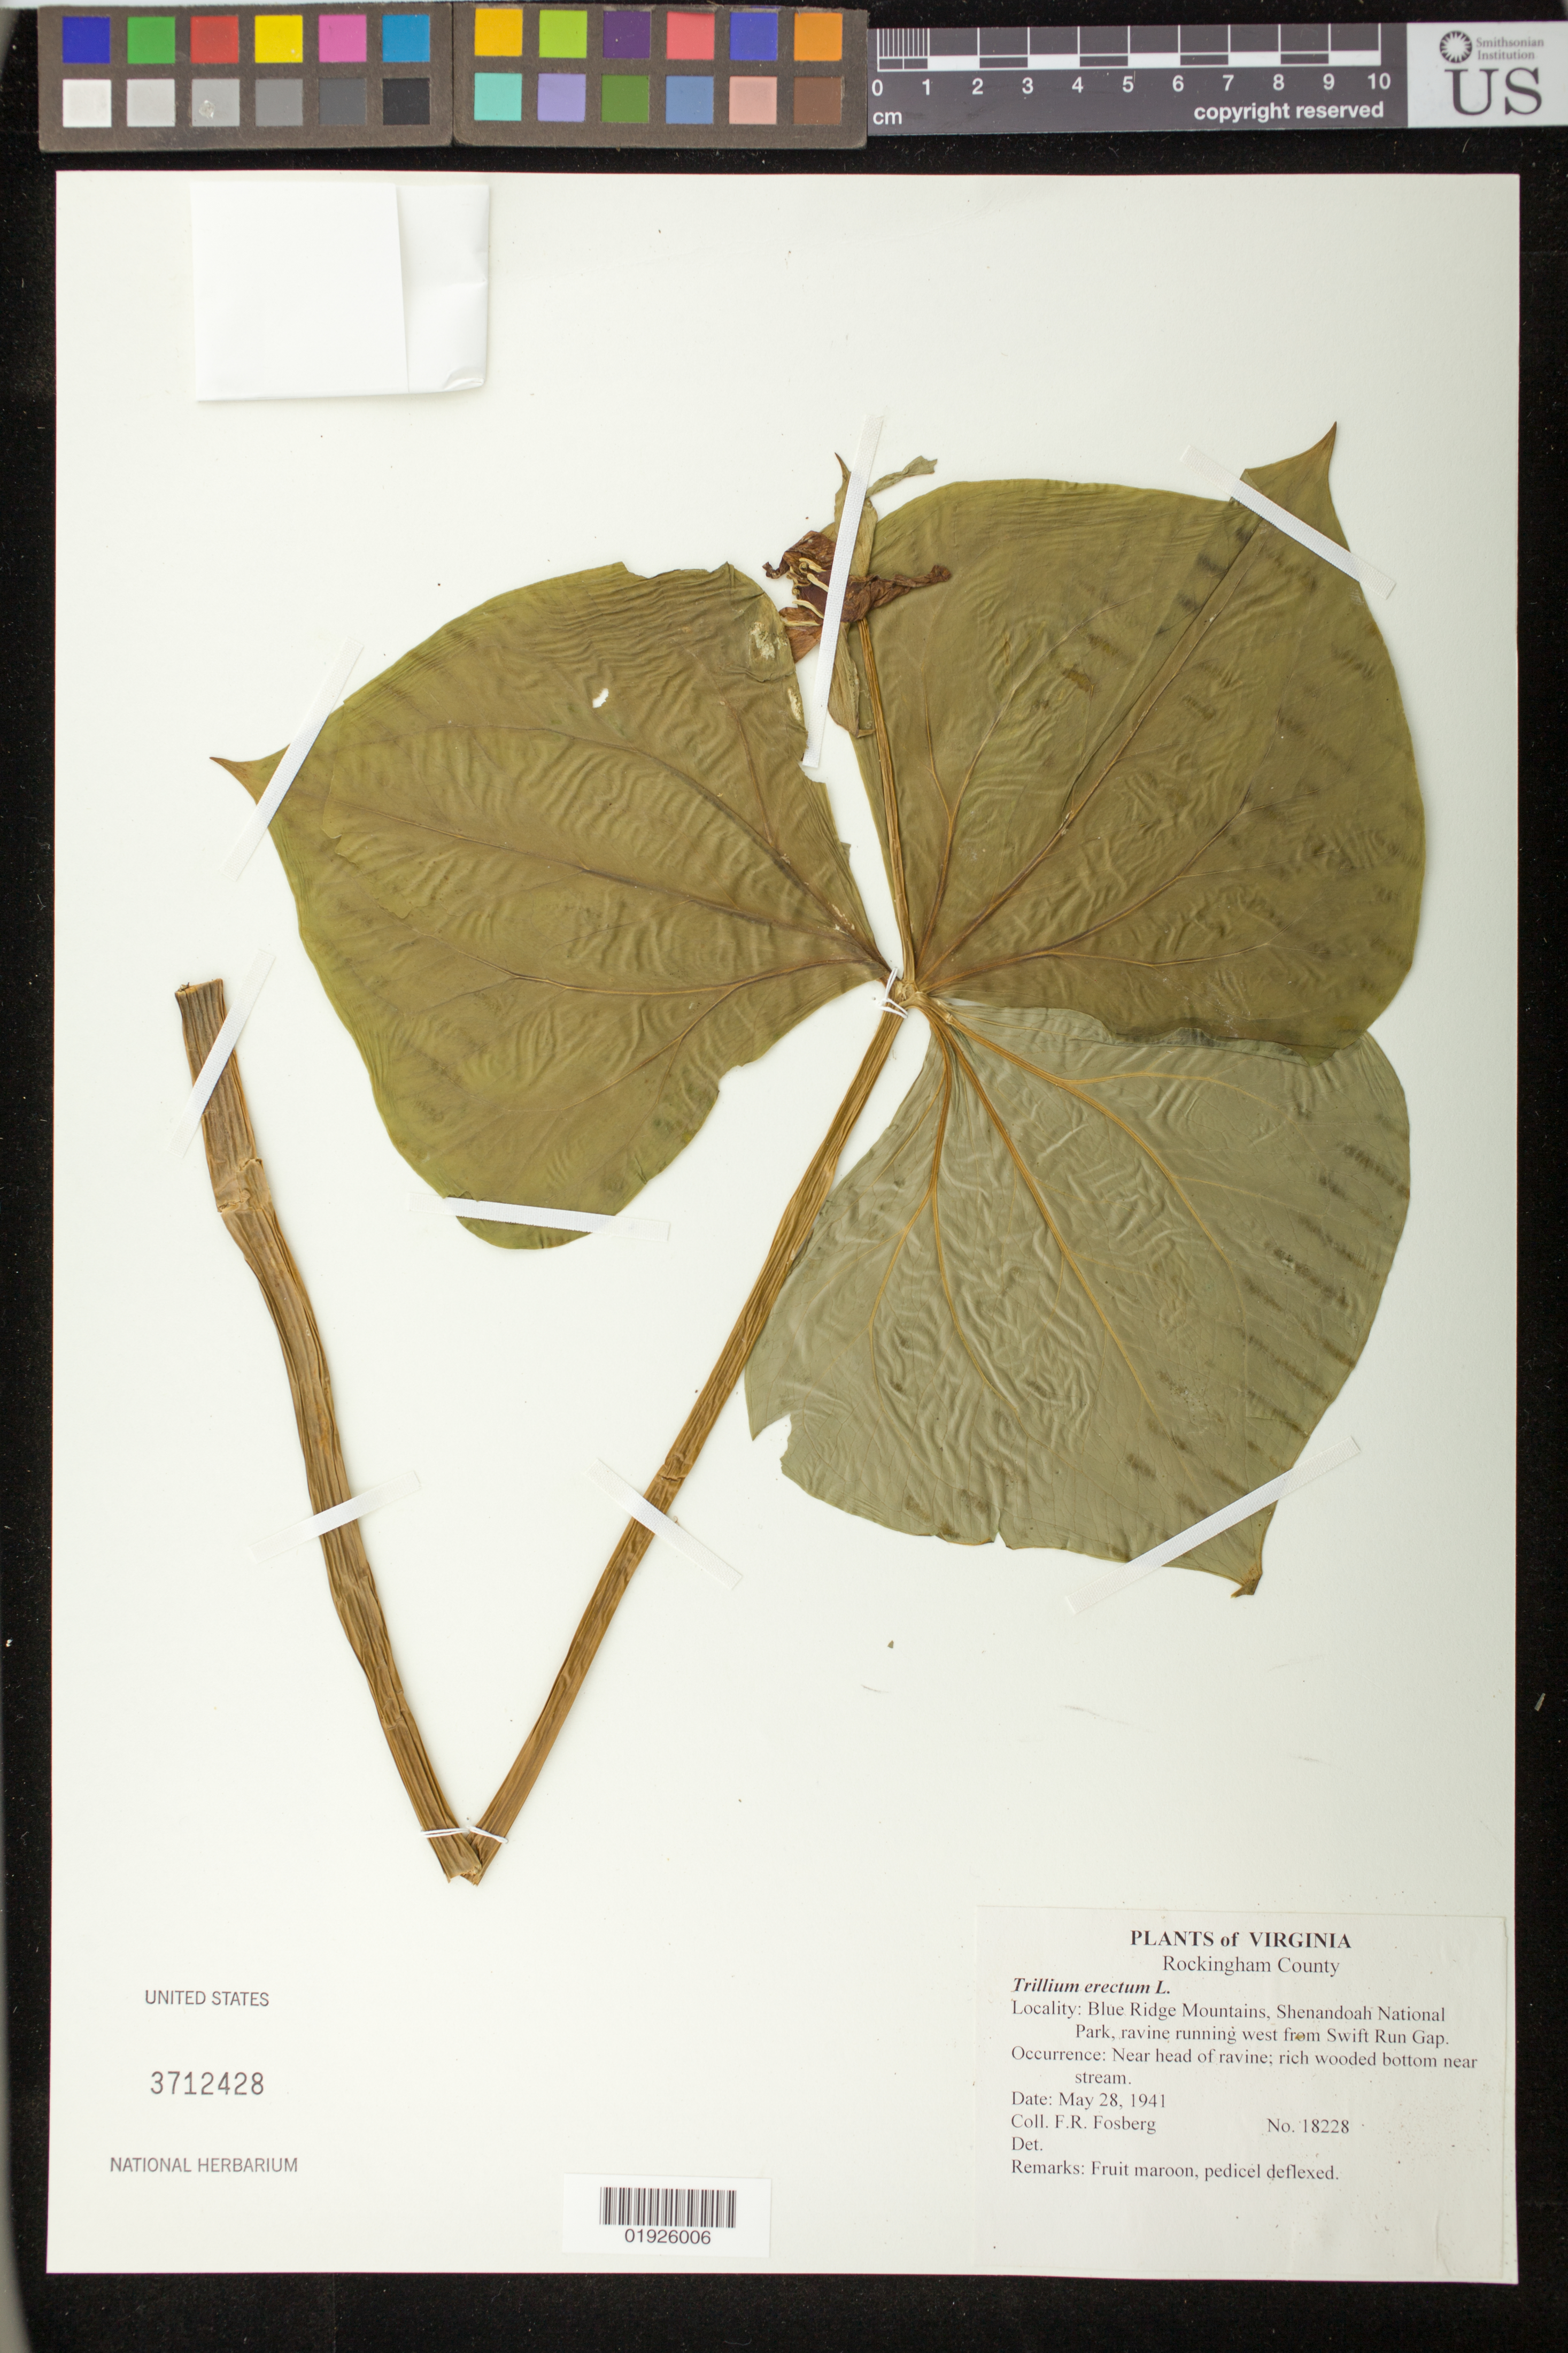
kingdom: Plantae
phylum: Tracheophyta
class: Liliopsida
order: Liliales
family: Melanthiaceae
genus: Trillium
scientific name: Trillium erectum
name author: L.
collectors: F. R. Fosberg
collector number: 18228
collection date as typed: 28 May 1941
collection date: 1941-05-28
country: United States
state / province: Virginia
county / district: Rockingham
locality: Blue Ridge Mountains, Shenandoah National Park, ravine running west from Swift Run Gap.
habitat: Near head of ravine; rich wooded bottom near stream.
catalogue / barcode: US 3712428